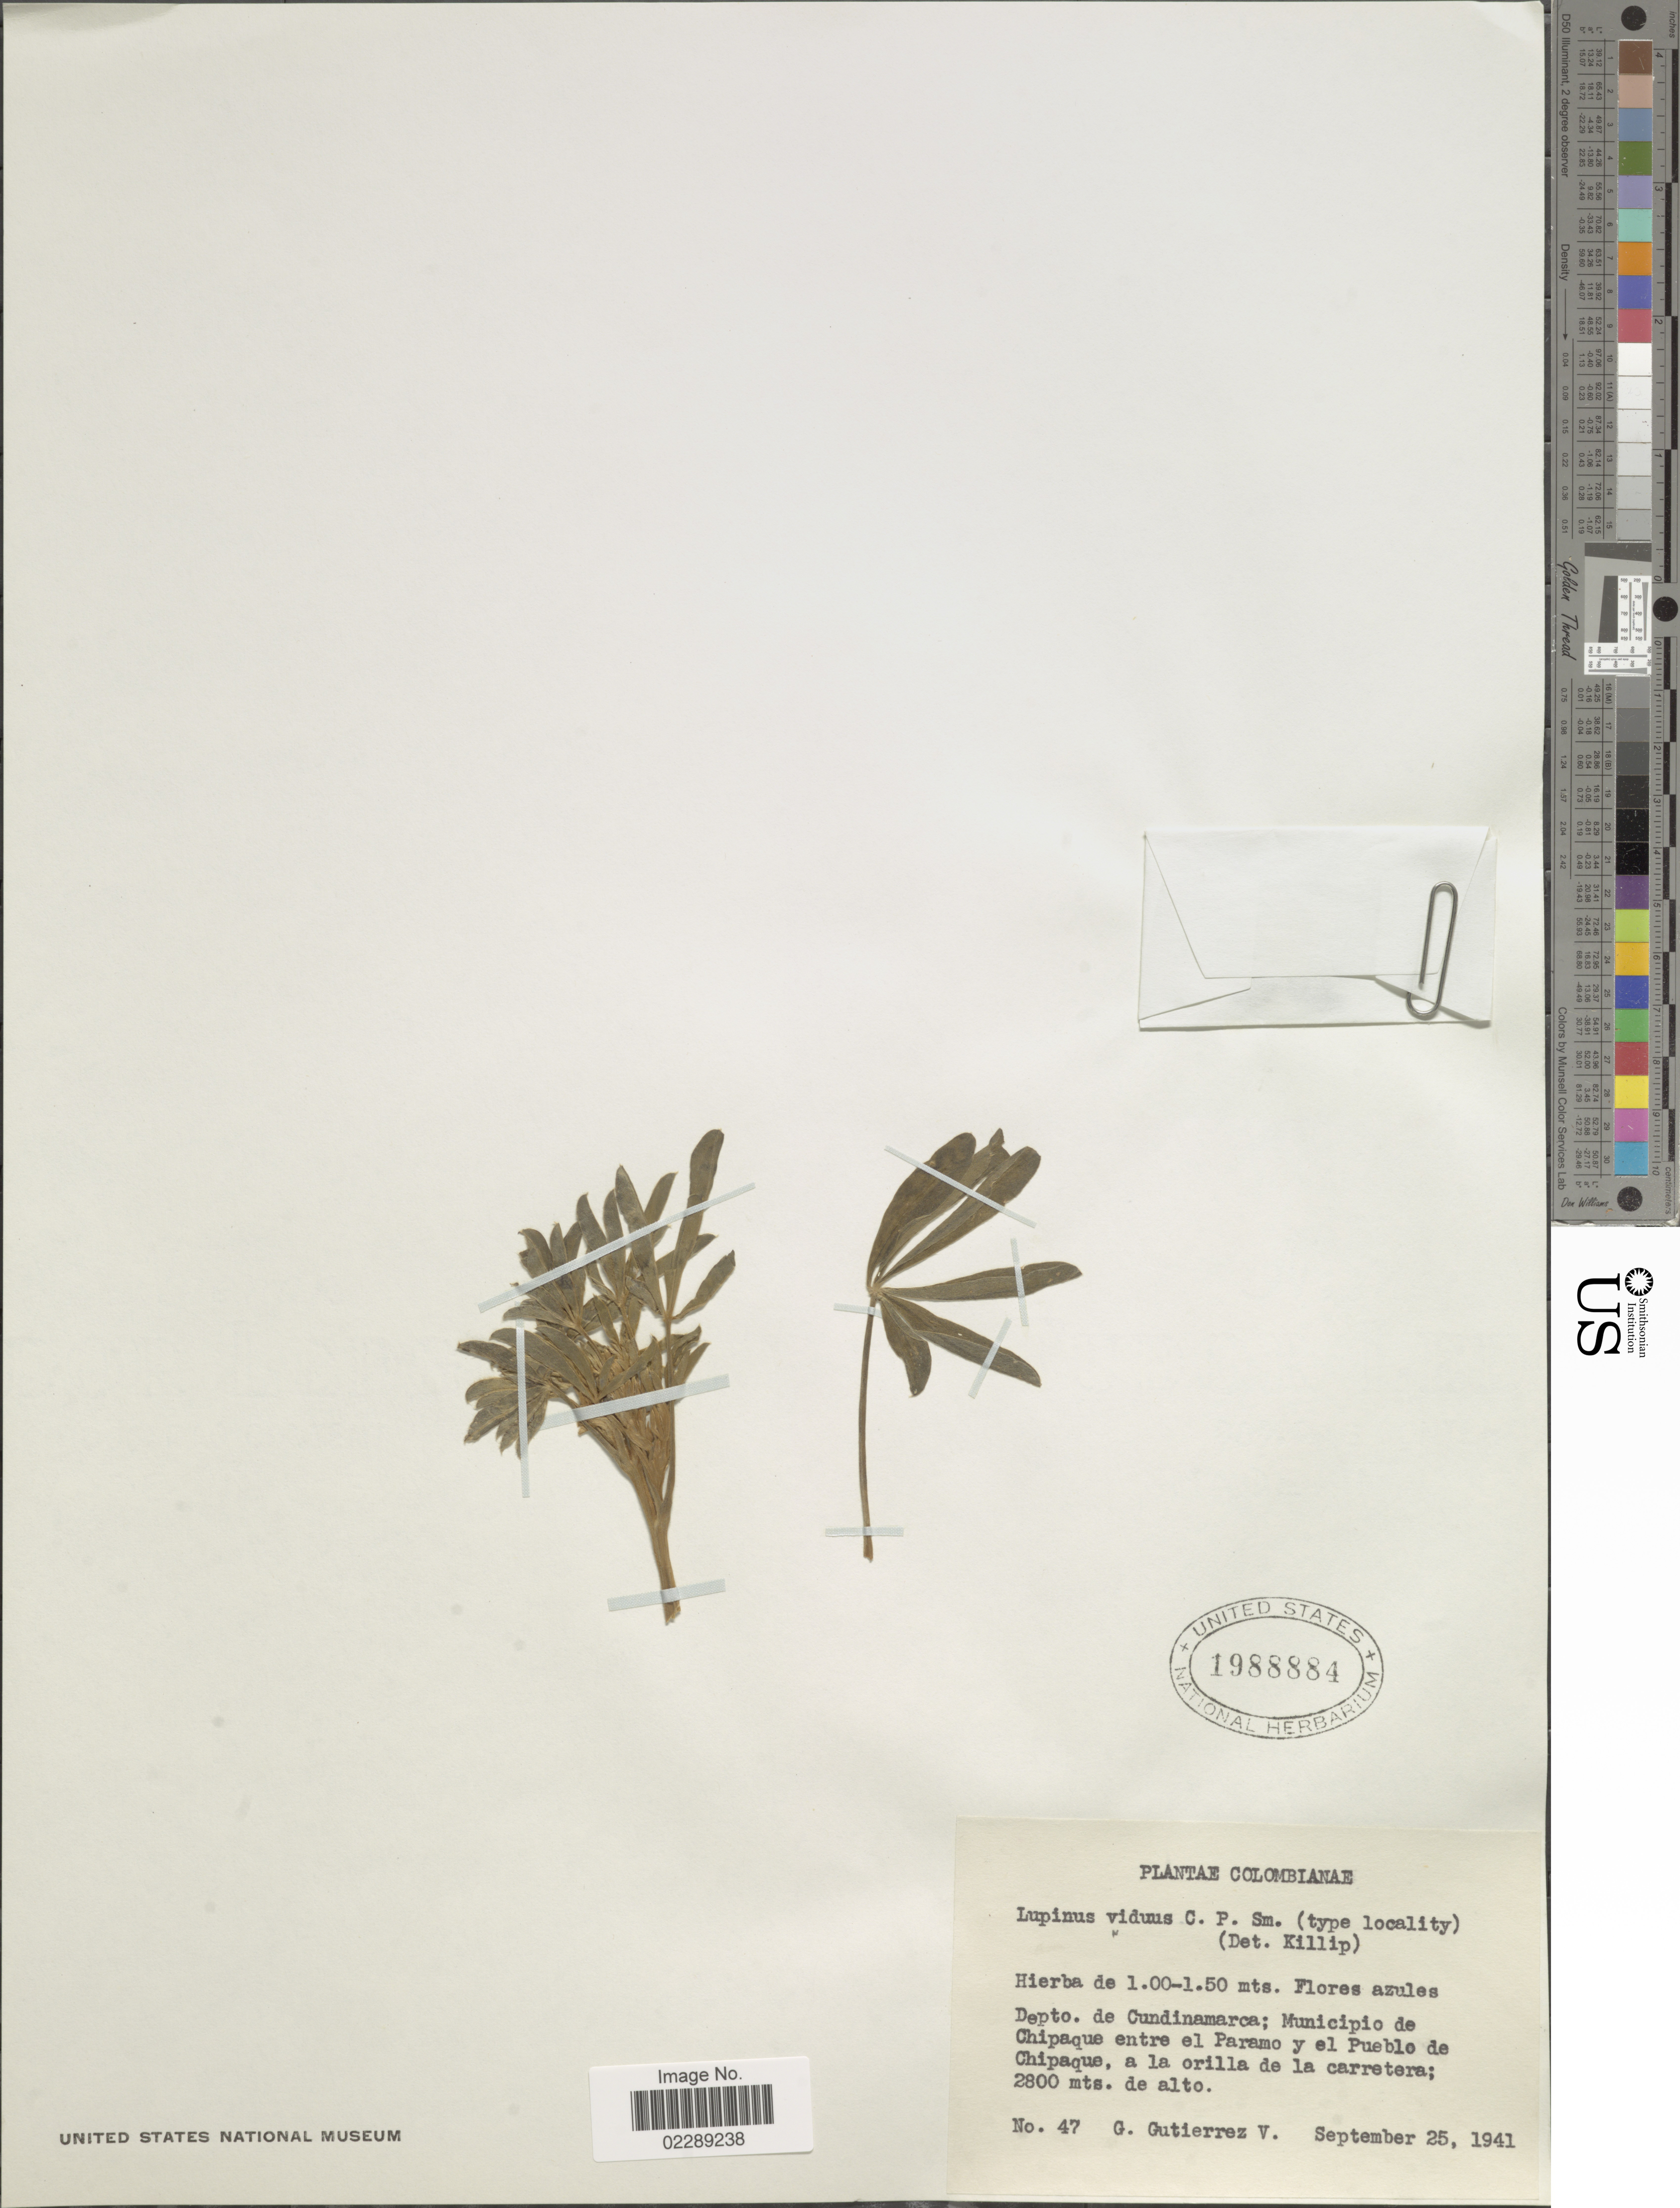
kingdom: Plantae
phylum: Tracheophyta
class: Magnoliopsida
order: Fabales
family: Fabaceae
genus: Lupinus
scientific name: Lupinus viduus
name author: C.P. Sm.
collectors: G. Gutiérrez V.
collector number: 47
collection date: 1941-09-25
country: Colombia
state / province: Cundinamarca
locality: Depto. de Cundinamarca; Municipio de Chipaque entre el Paramo y el Pueblo de Chipaque, a la orilla de la carretera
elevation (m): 2800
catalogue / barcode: US 1988884